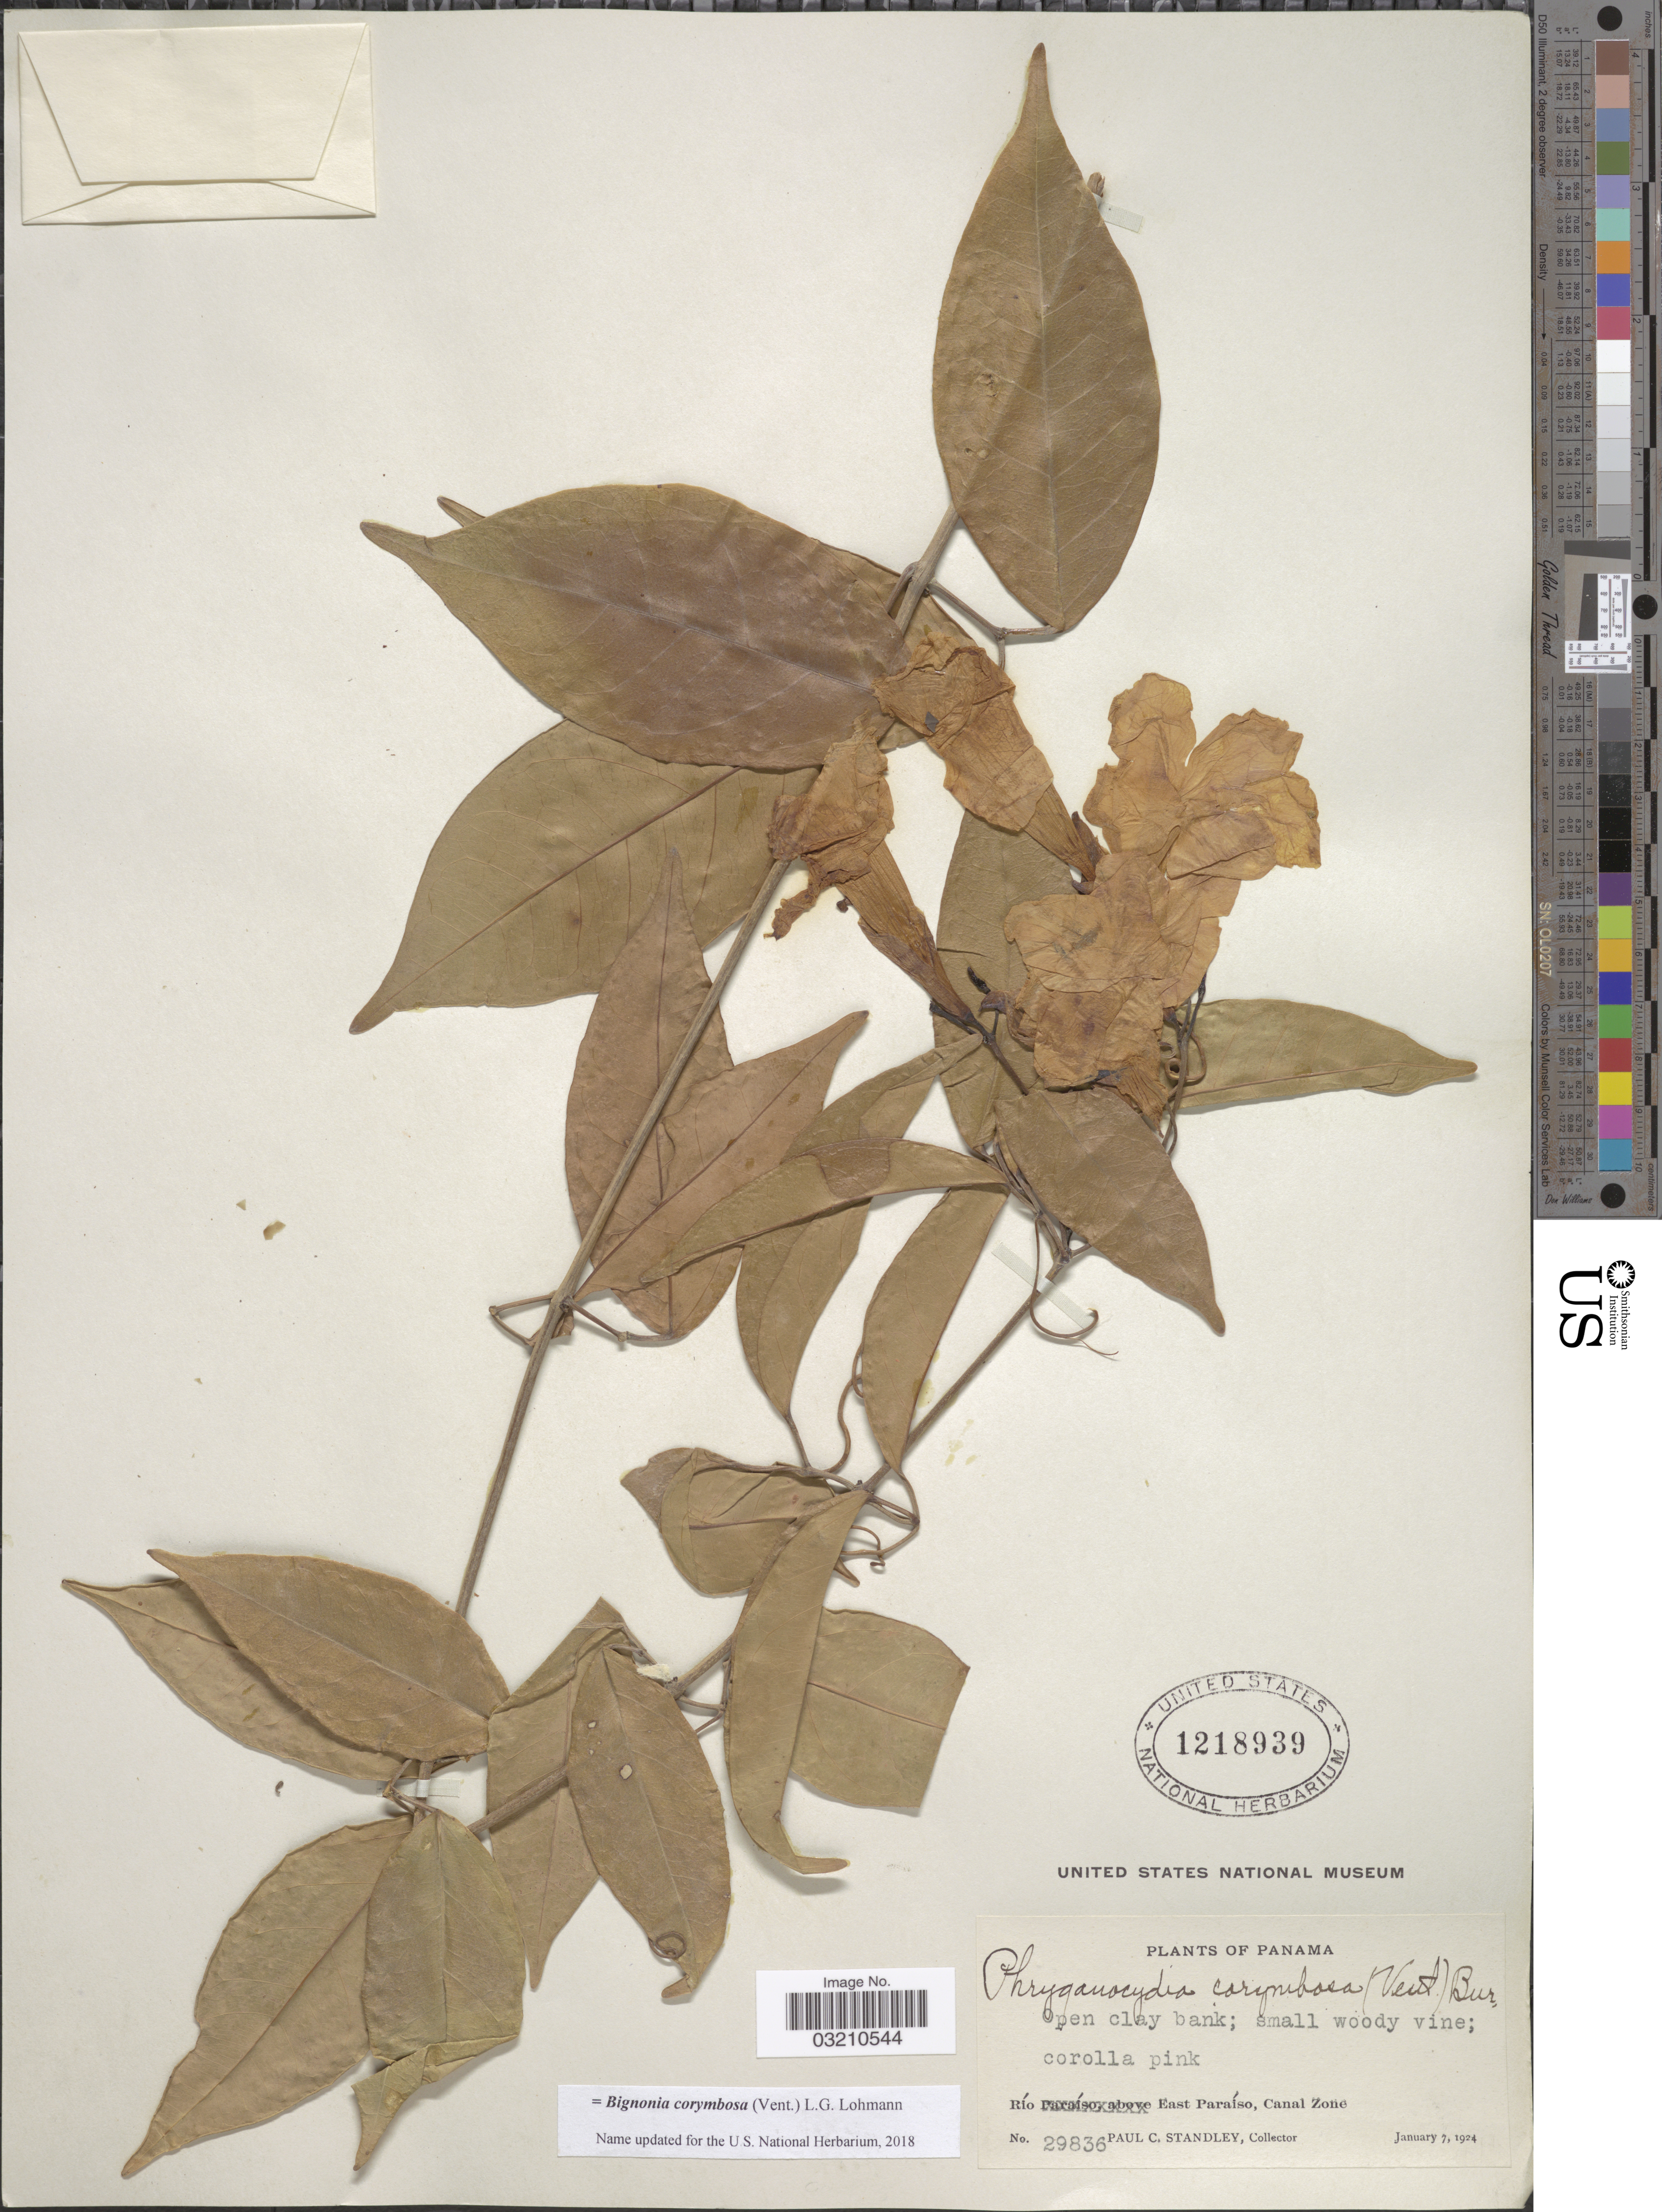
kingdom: Plantae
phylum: Tracheophyta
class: Magnoliopsida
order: Lamiales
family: Bignoniaceae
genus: Bignonia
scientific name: Bignonia corymbosa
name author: (Vent.) L.G. Lohmann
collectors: P. C. Standley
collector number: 29836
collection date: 1924-01-07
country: Panama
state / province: Colón / Panamá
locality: Río East Paraíso, Canal Zone.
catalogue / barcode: US 1218939